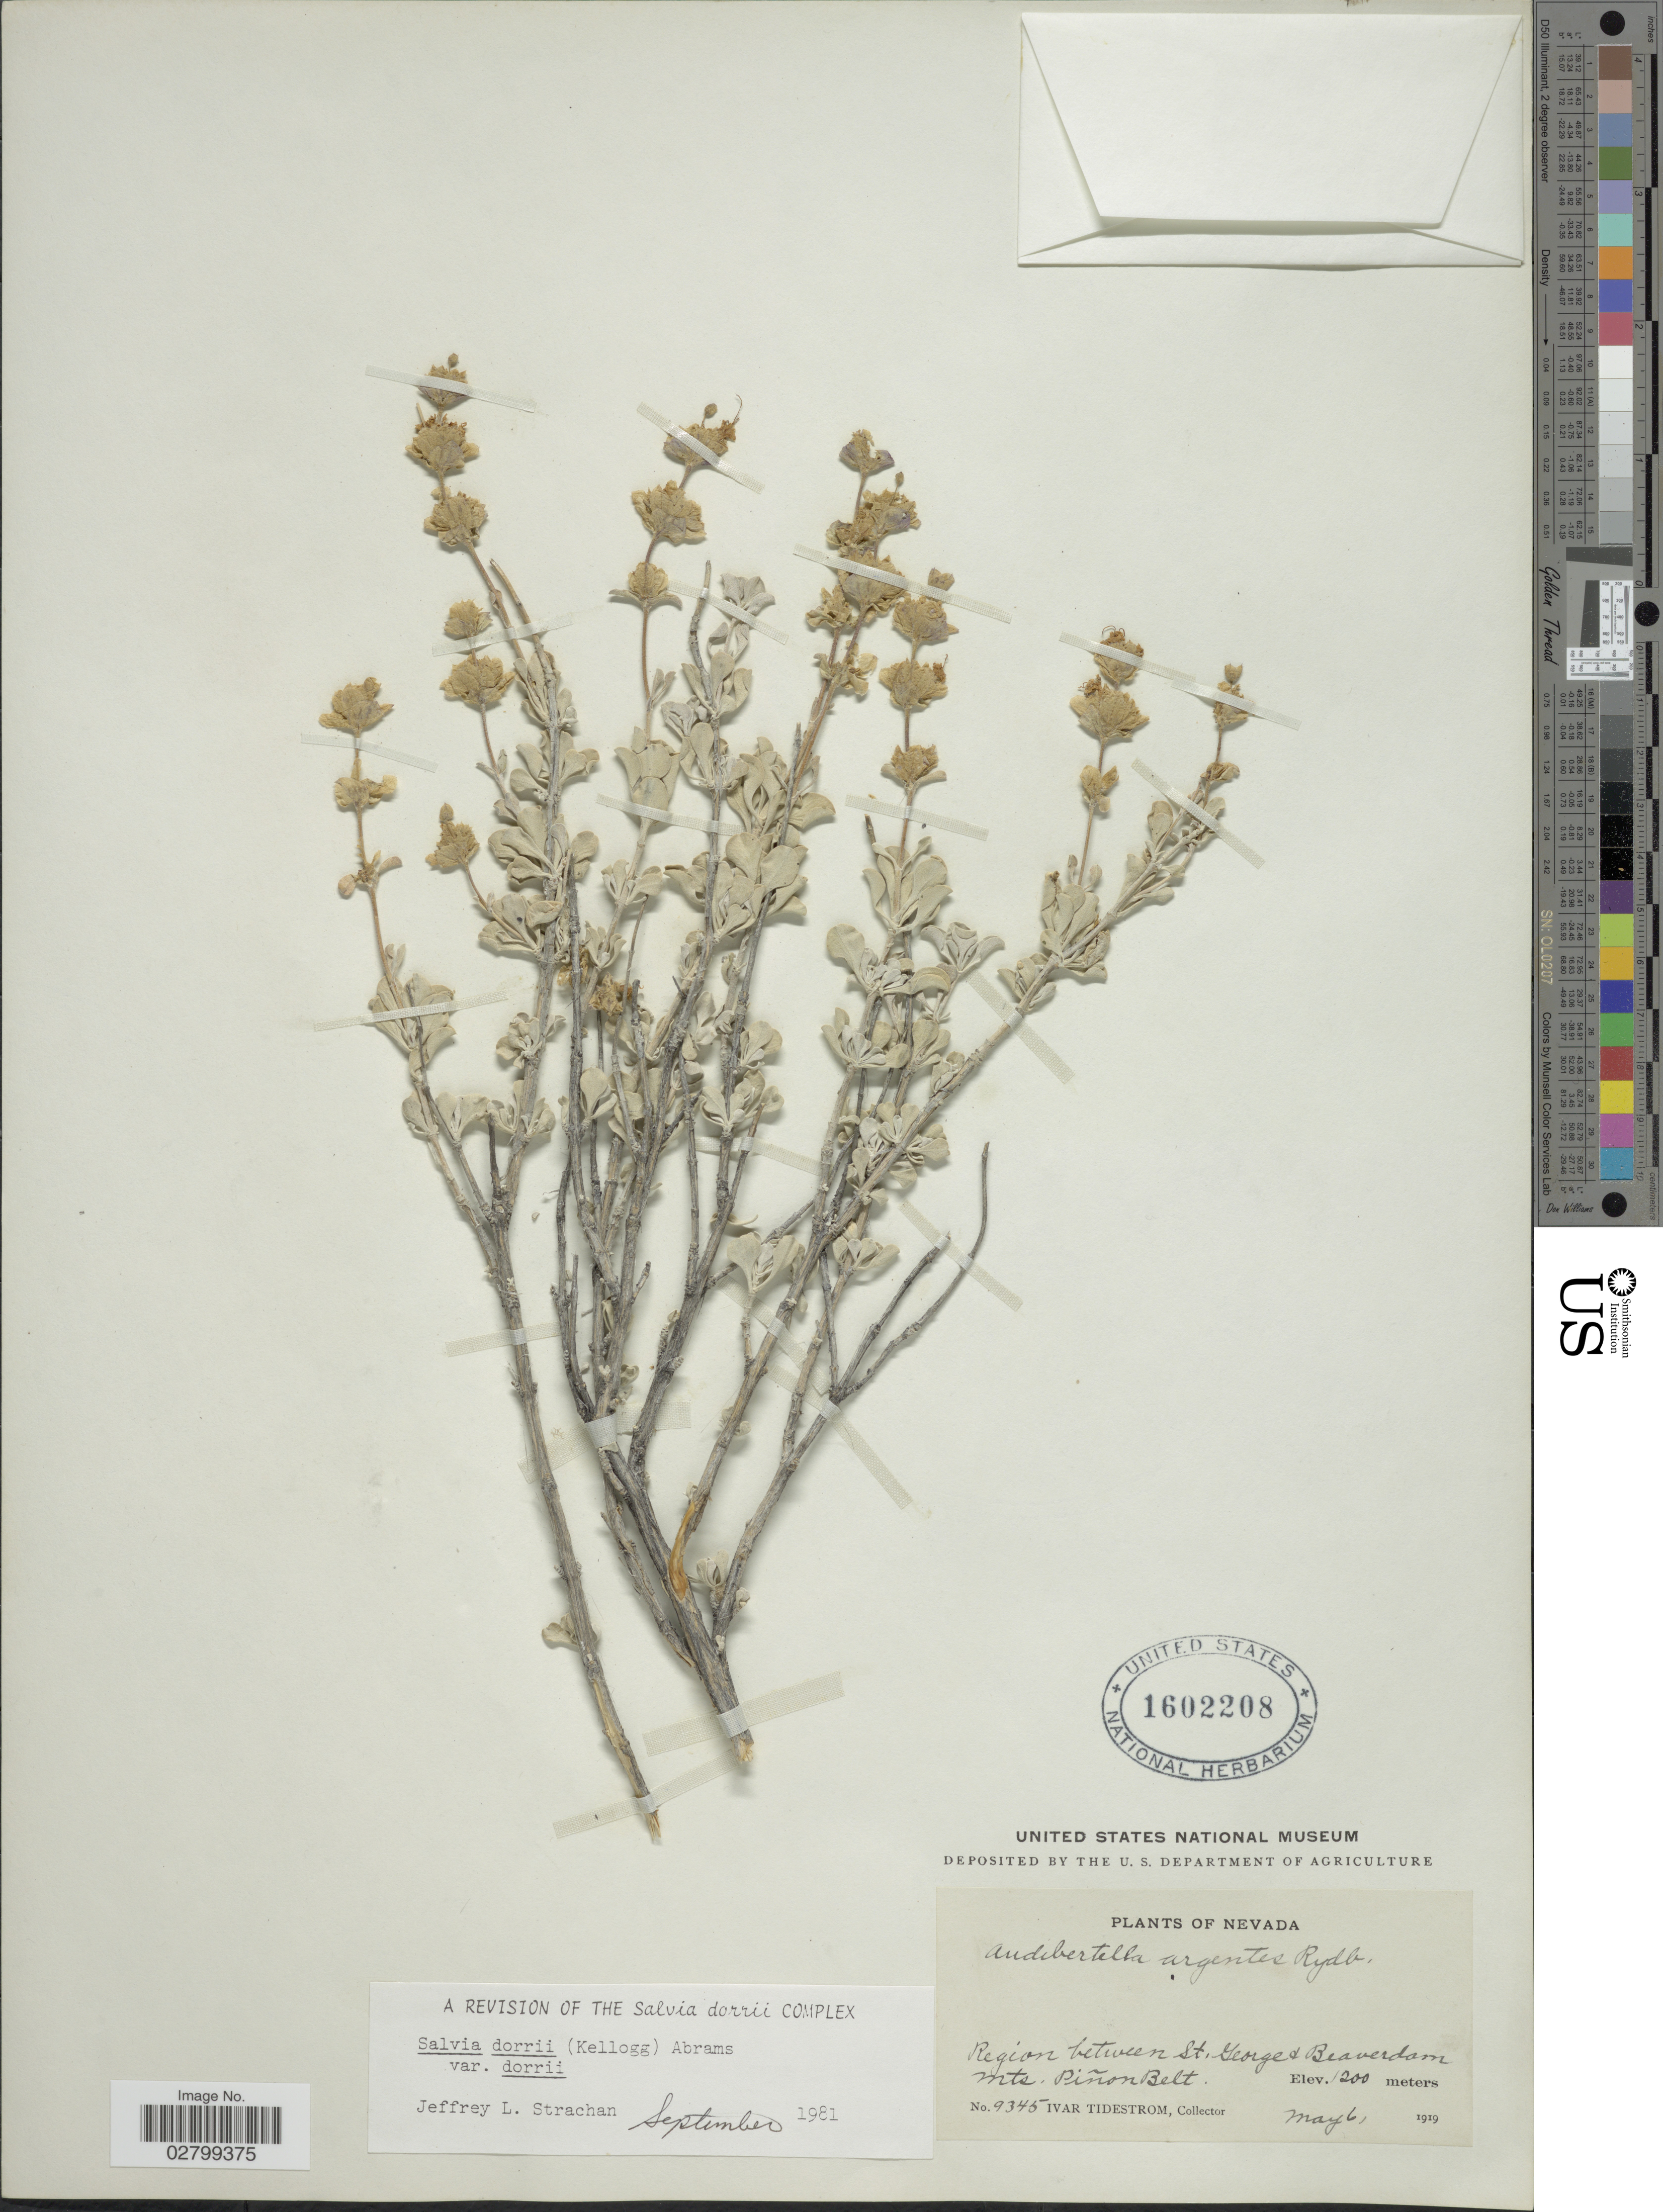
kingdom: Plantae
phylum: Tracheophyta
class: Magnoliopsida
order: Lamiales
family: Lamiaceae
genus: Salvia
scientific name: Salvia dorrii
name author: (Kellogg) Abrams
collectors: I. F. Tidestrom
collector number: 9345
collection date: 1919-05-06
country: United States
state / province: Nevada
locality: Region between St. George & Beaverdam Mts. Piñon Belt.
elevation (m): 1200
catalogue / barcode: US 1602208